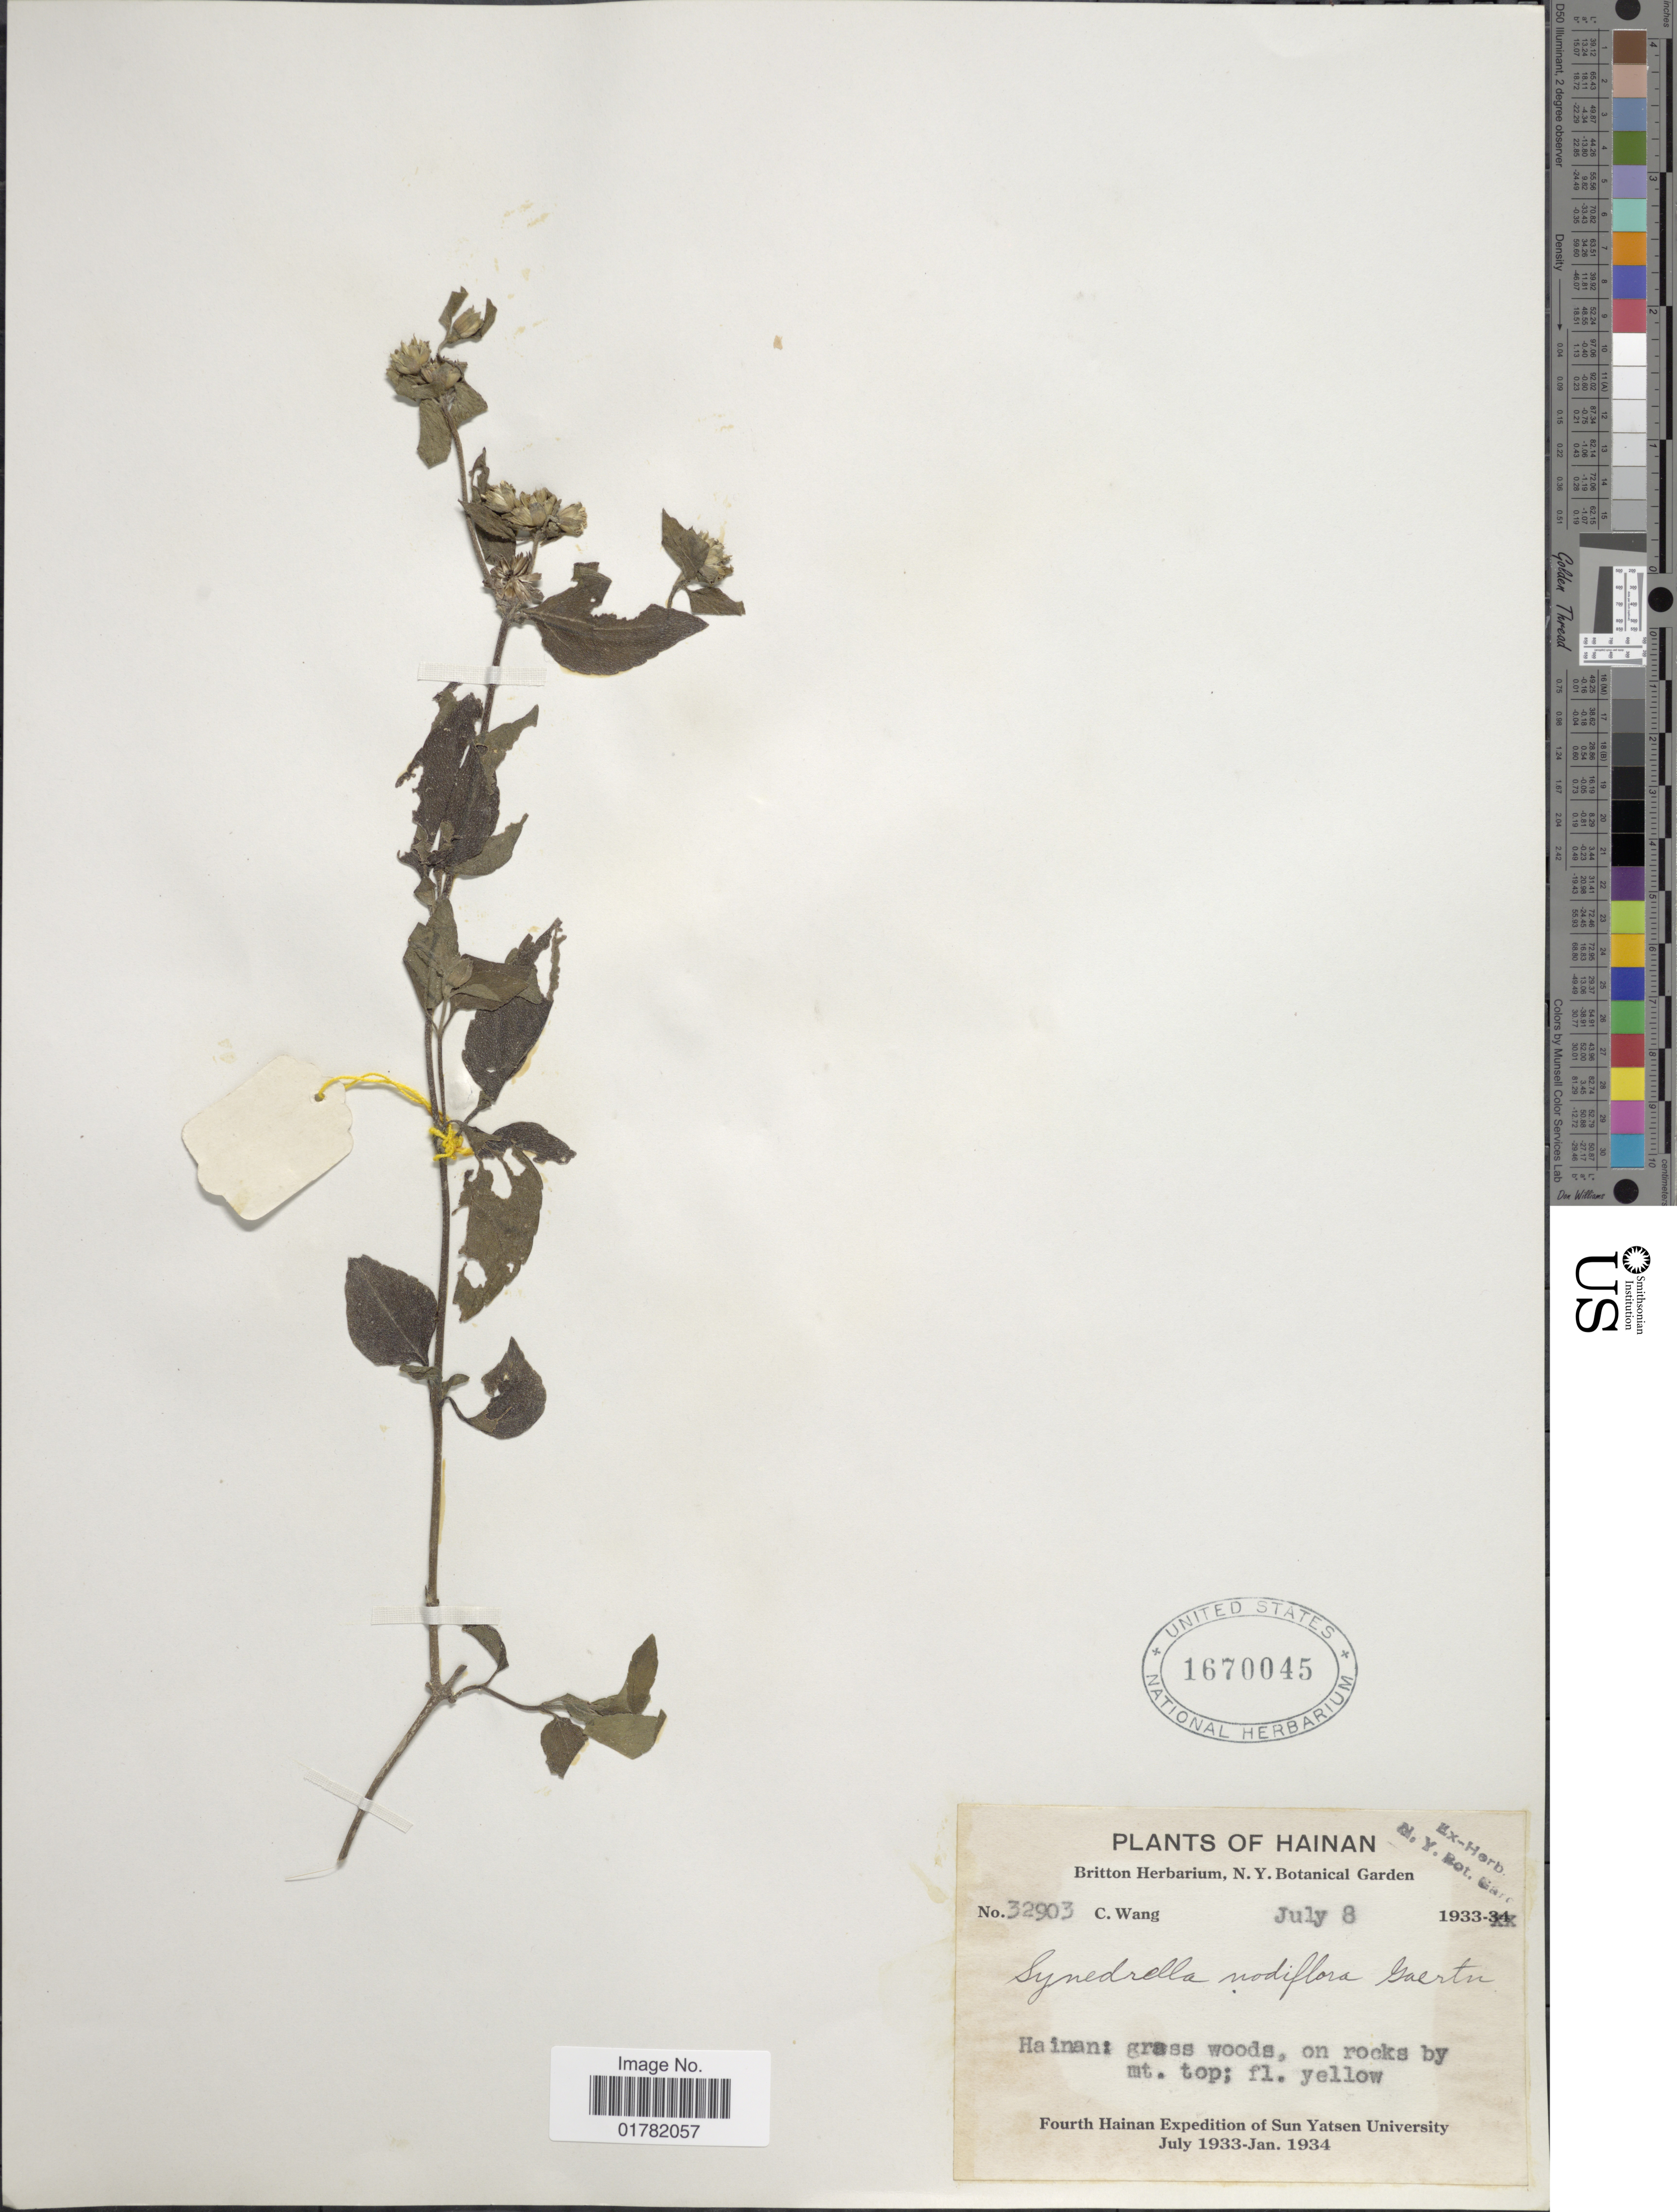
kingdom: Plantae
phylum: Tracheophyta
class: Magnoliopsida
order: Asterales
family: Asteraceae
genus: Synedrella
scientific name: Synedrella nodiflora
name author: (L.) Gaertn.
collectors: C. Wang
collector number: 32903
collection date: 1933-07-08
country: China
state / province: Hainan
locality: Hainan: grass woods, on rocks by mt top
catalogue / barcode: US 1670045